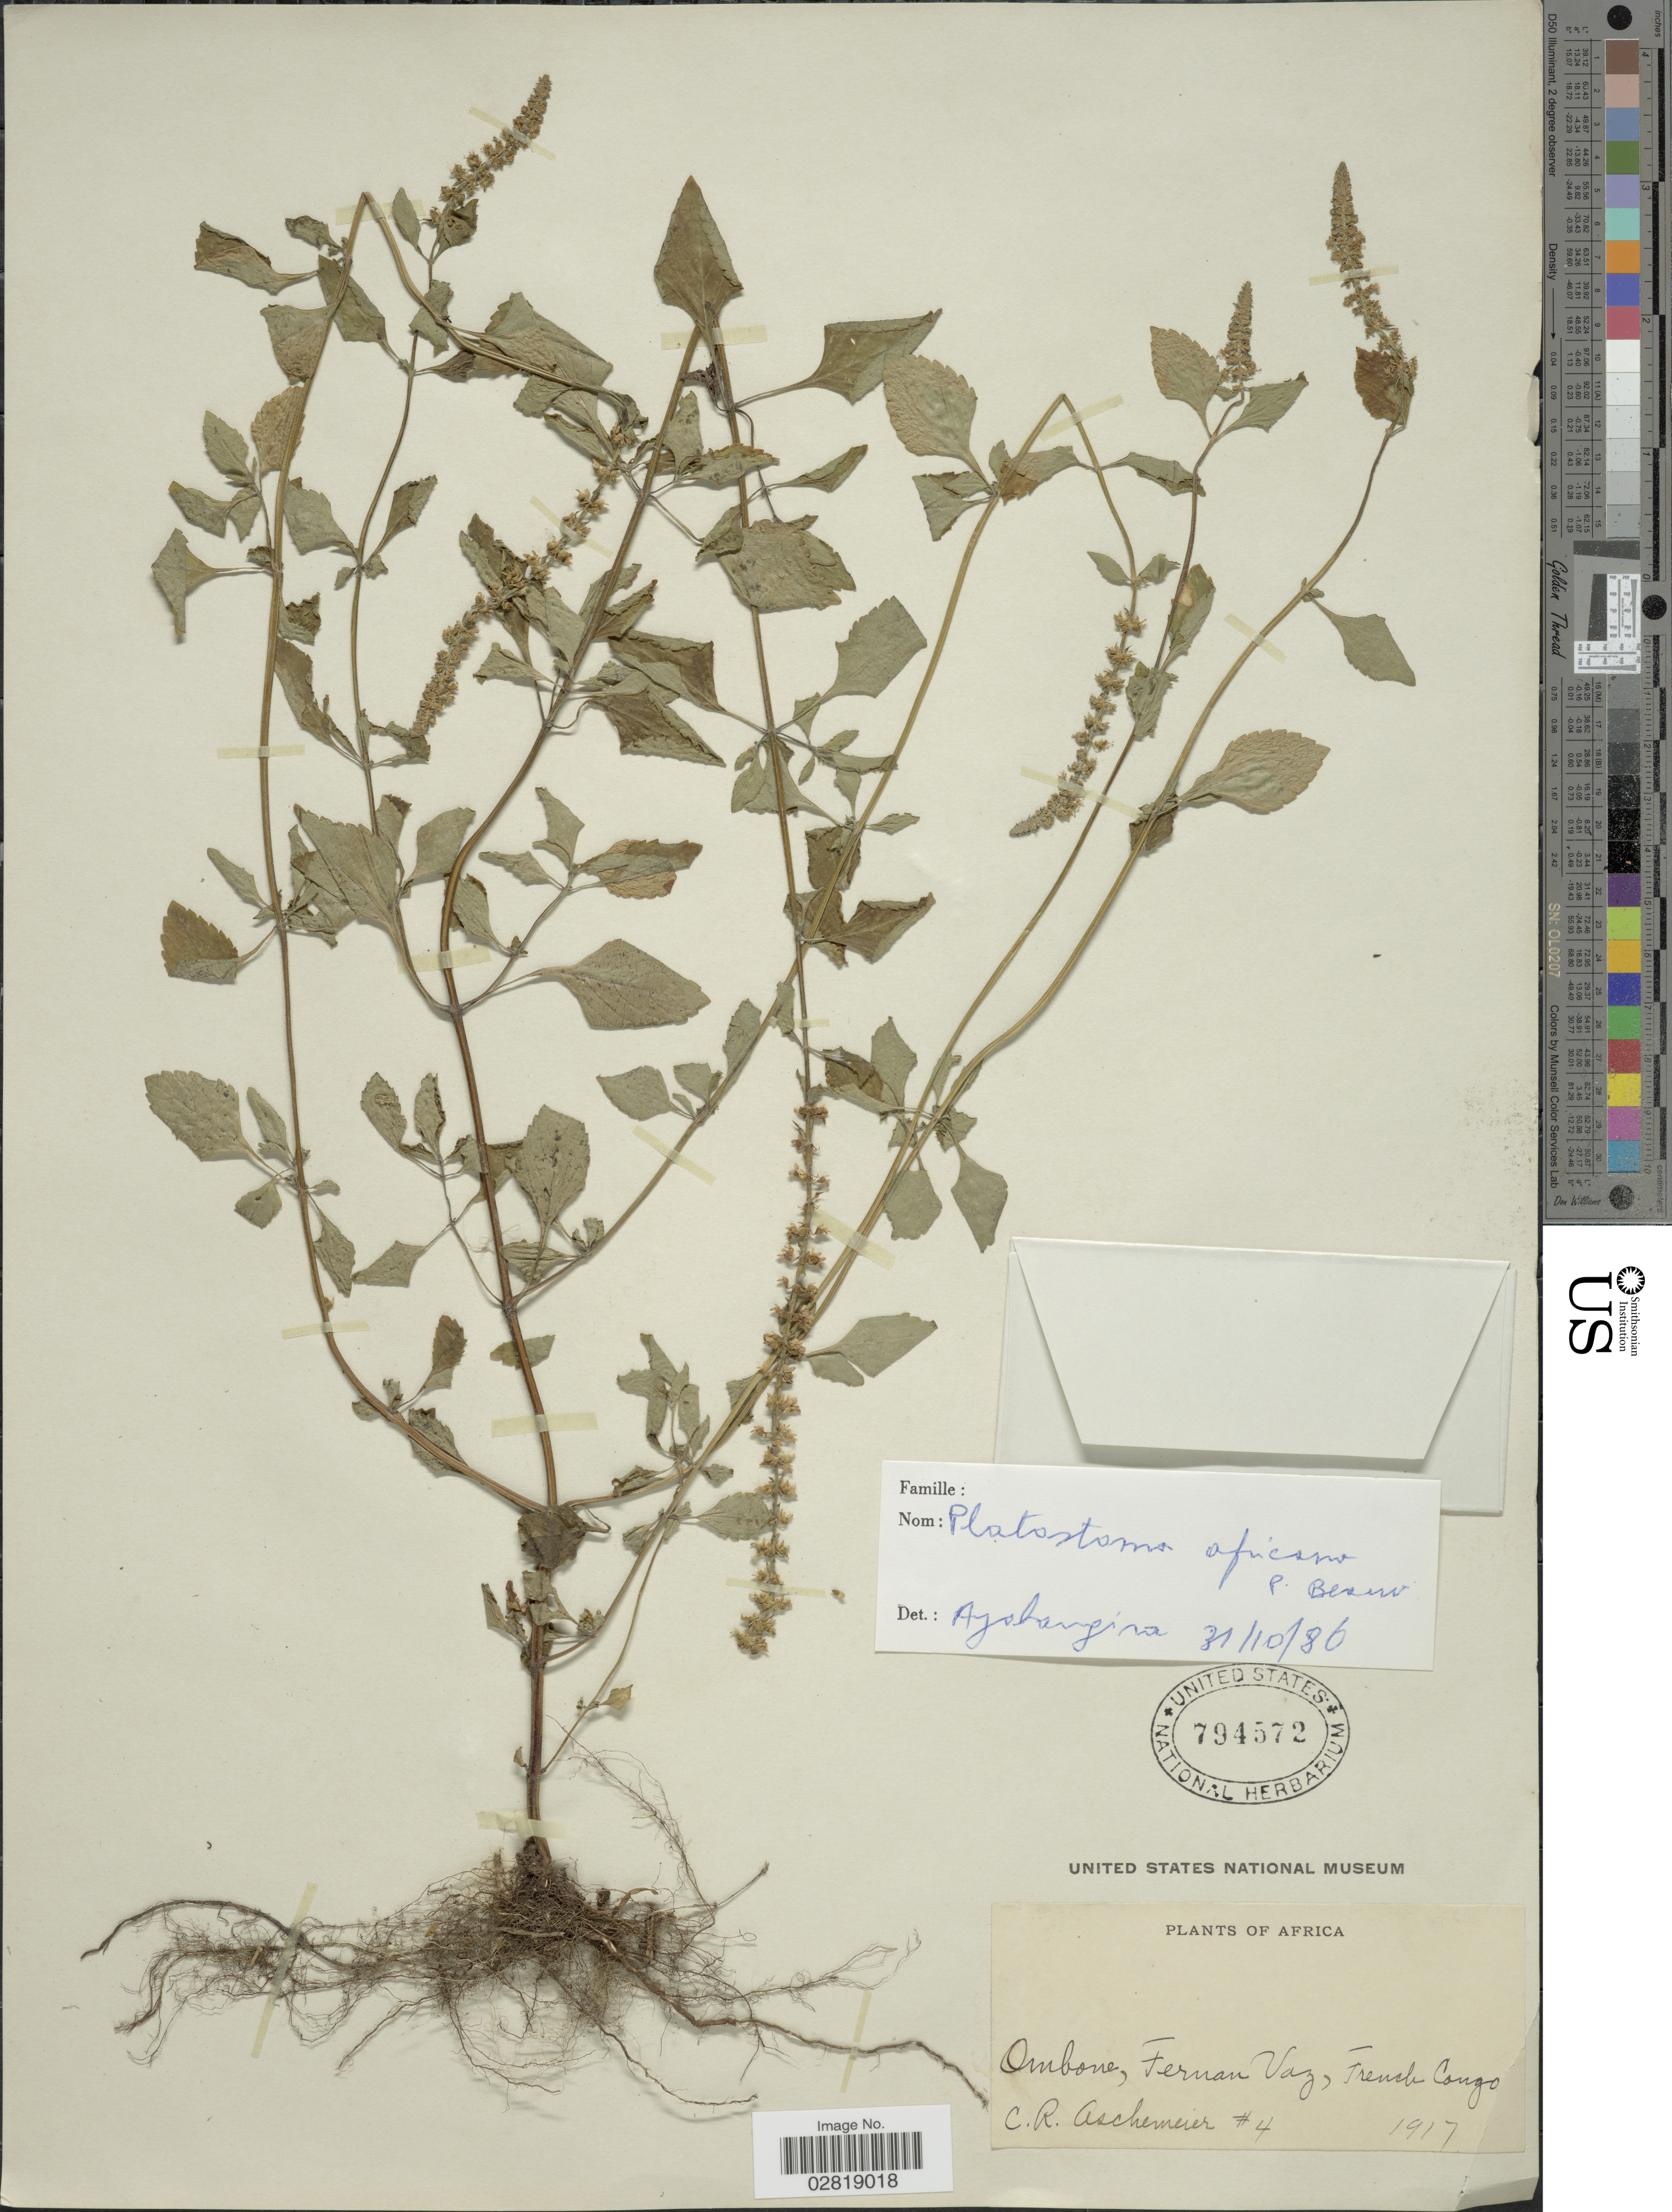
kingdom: Plantae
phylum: Tracheophyta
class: Magnoliopsida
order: Lamiales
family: Lamiaceae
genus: Platostoma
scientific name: Platostoma africanum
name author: P. Beauv.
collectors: C. Aschemeier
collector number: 4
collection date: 1917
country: Congo, Republic of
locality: Ombone, Fernan Vaz, French Congo.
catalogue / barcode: US 794572